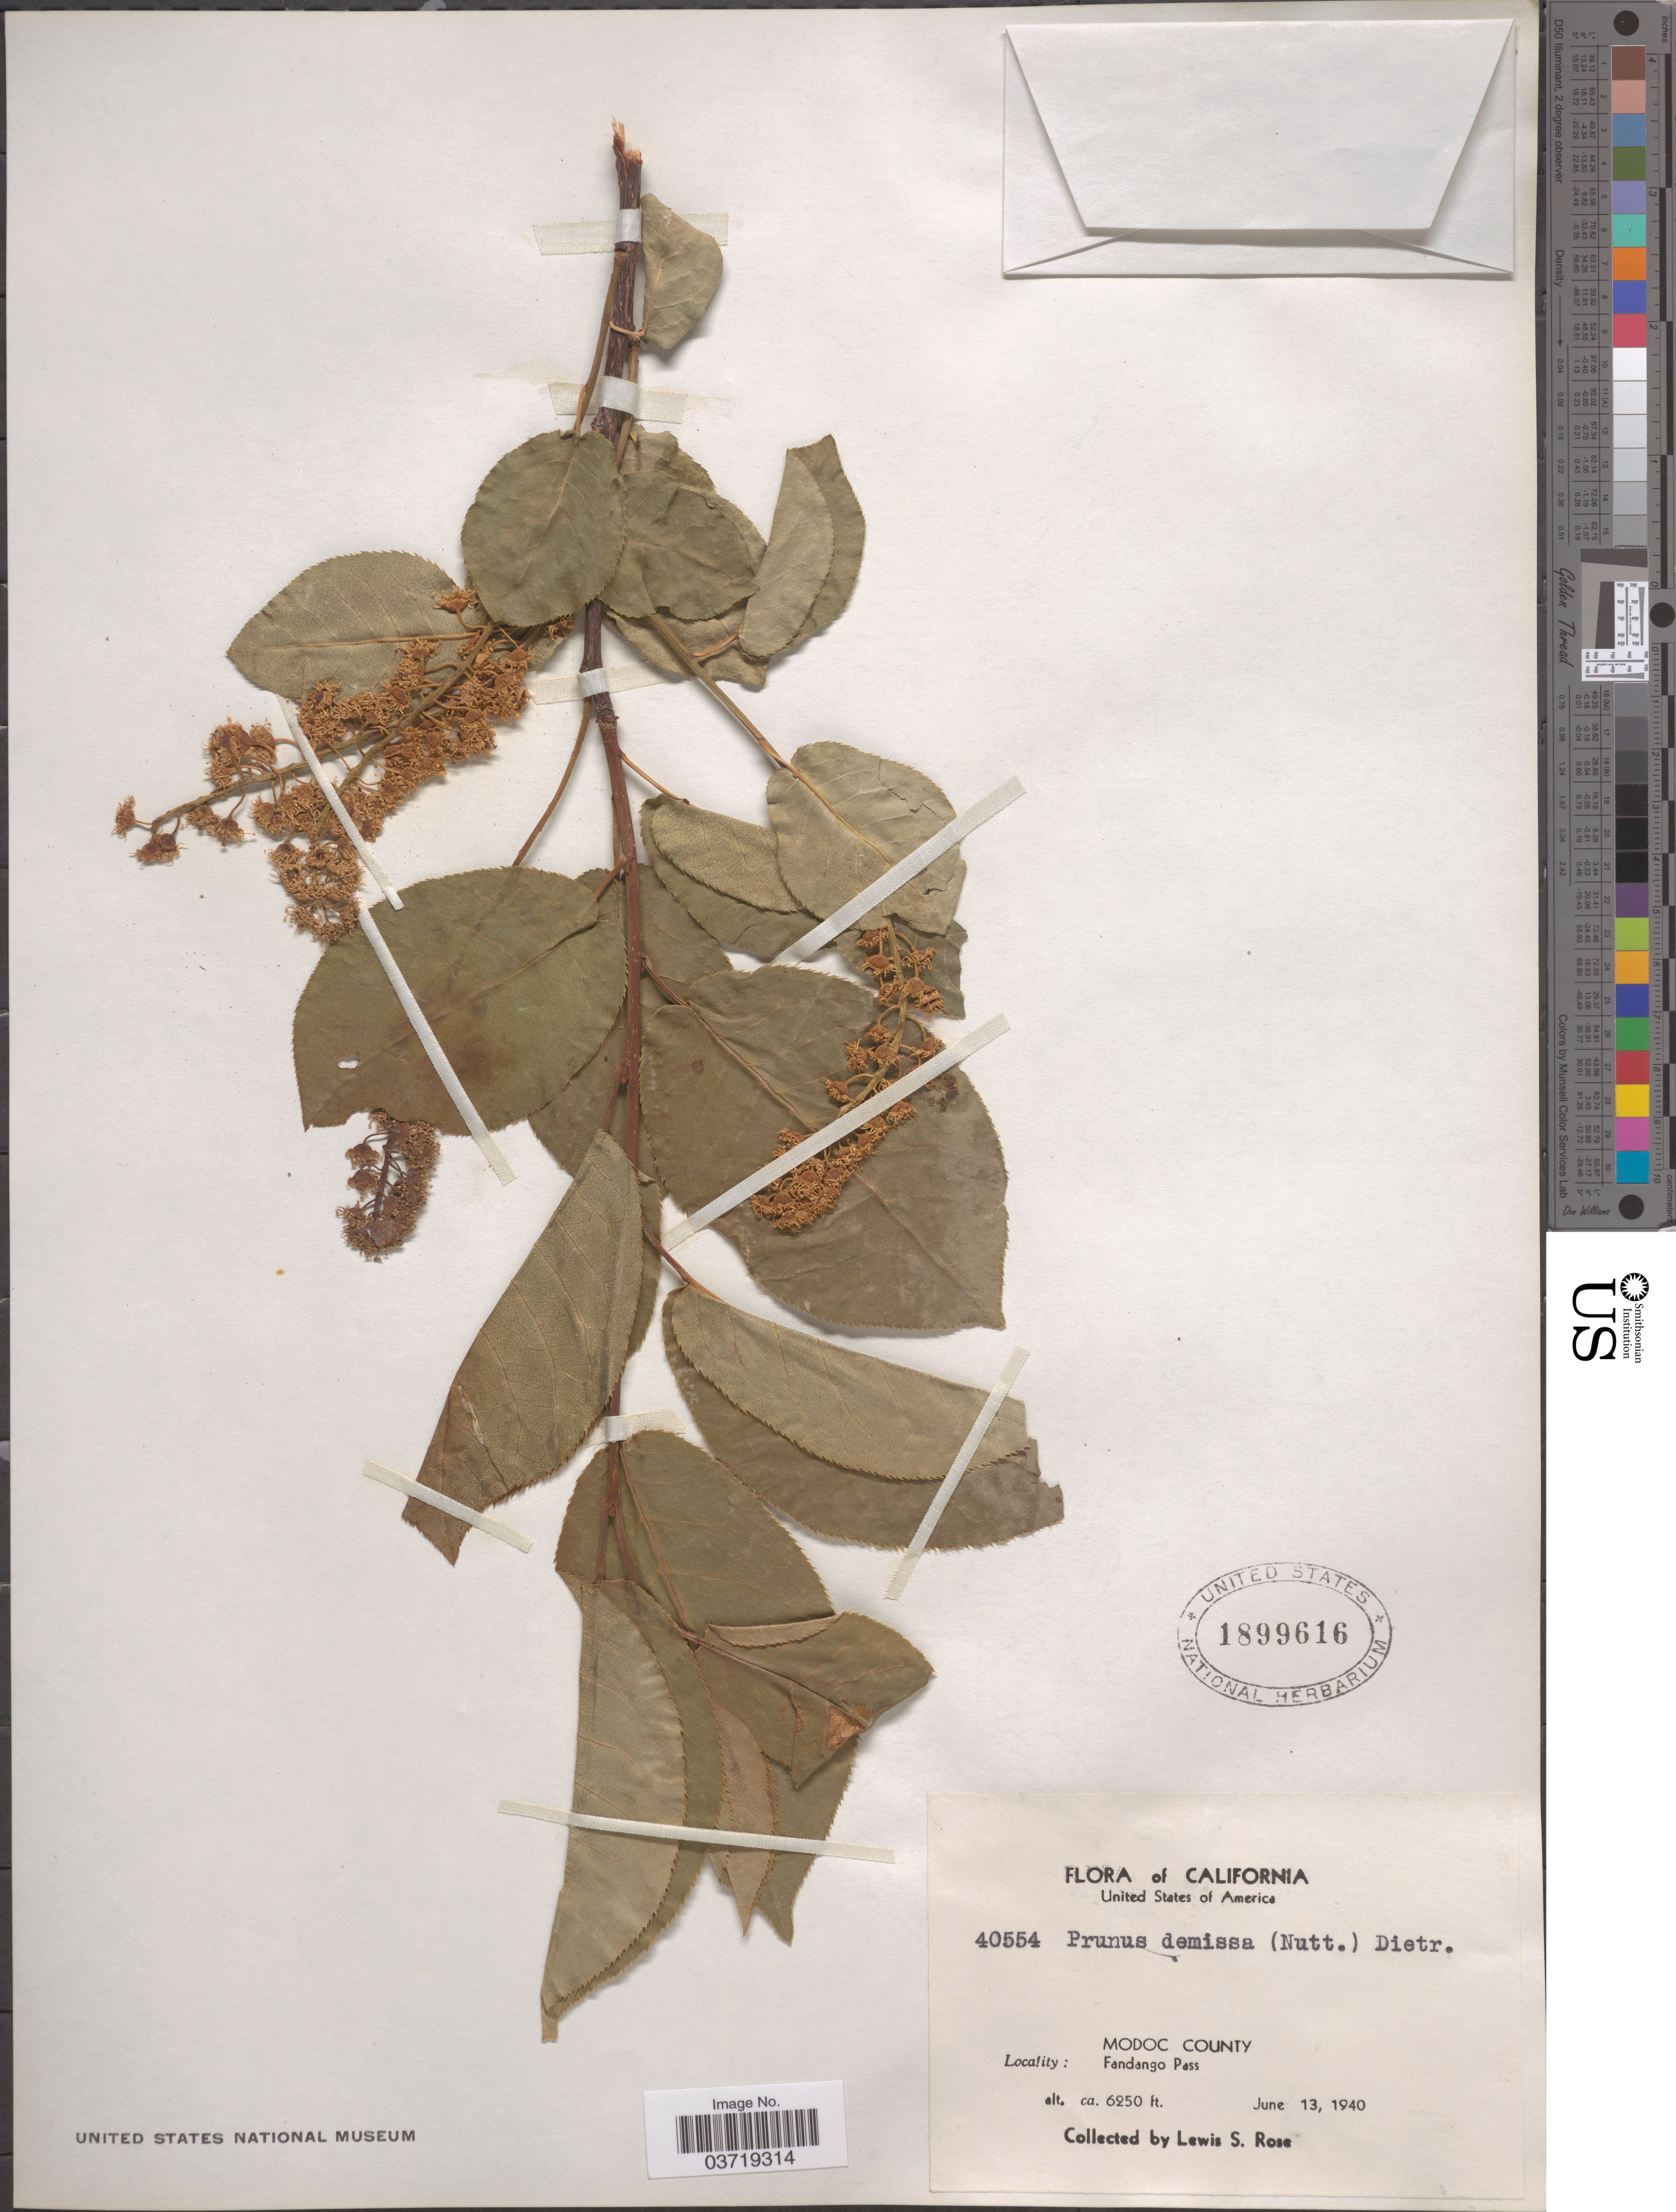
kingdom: Plantae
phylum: Tracheophyta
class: Magnoliopsida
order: Rosales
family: Rosaceae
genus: Prunus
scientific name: Prunus virginiana var. demissa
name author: (Nutt.) Torr.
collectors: L. S. Rose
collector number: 40554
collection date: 1940-06-13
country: United States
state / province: California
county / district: Modoc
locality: Modoc County. Fandango Pass.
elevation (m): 1905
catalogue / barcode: US 1899616